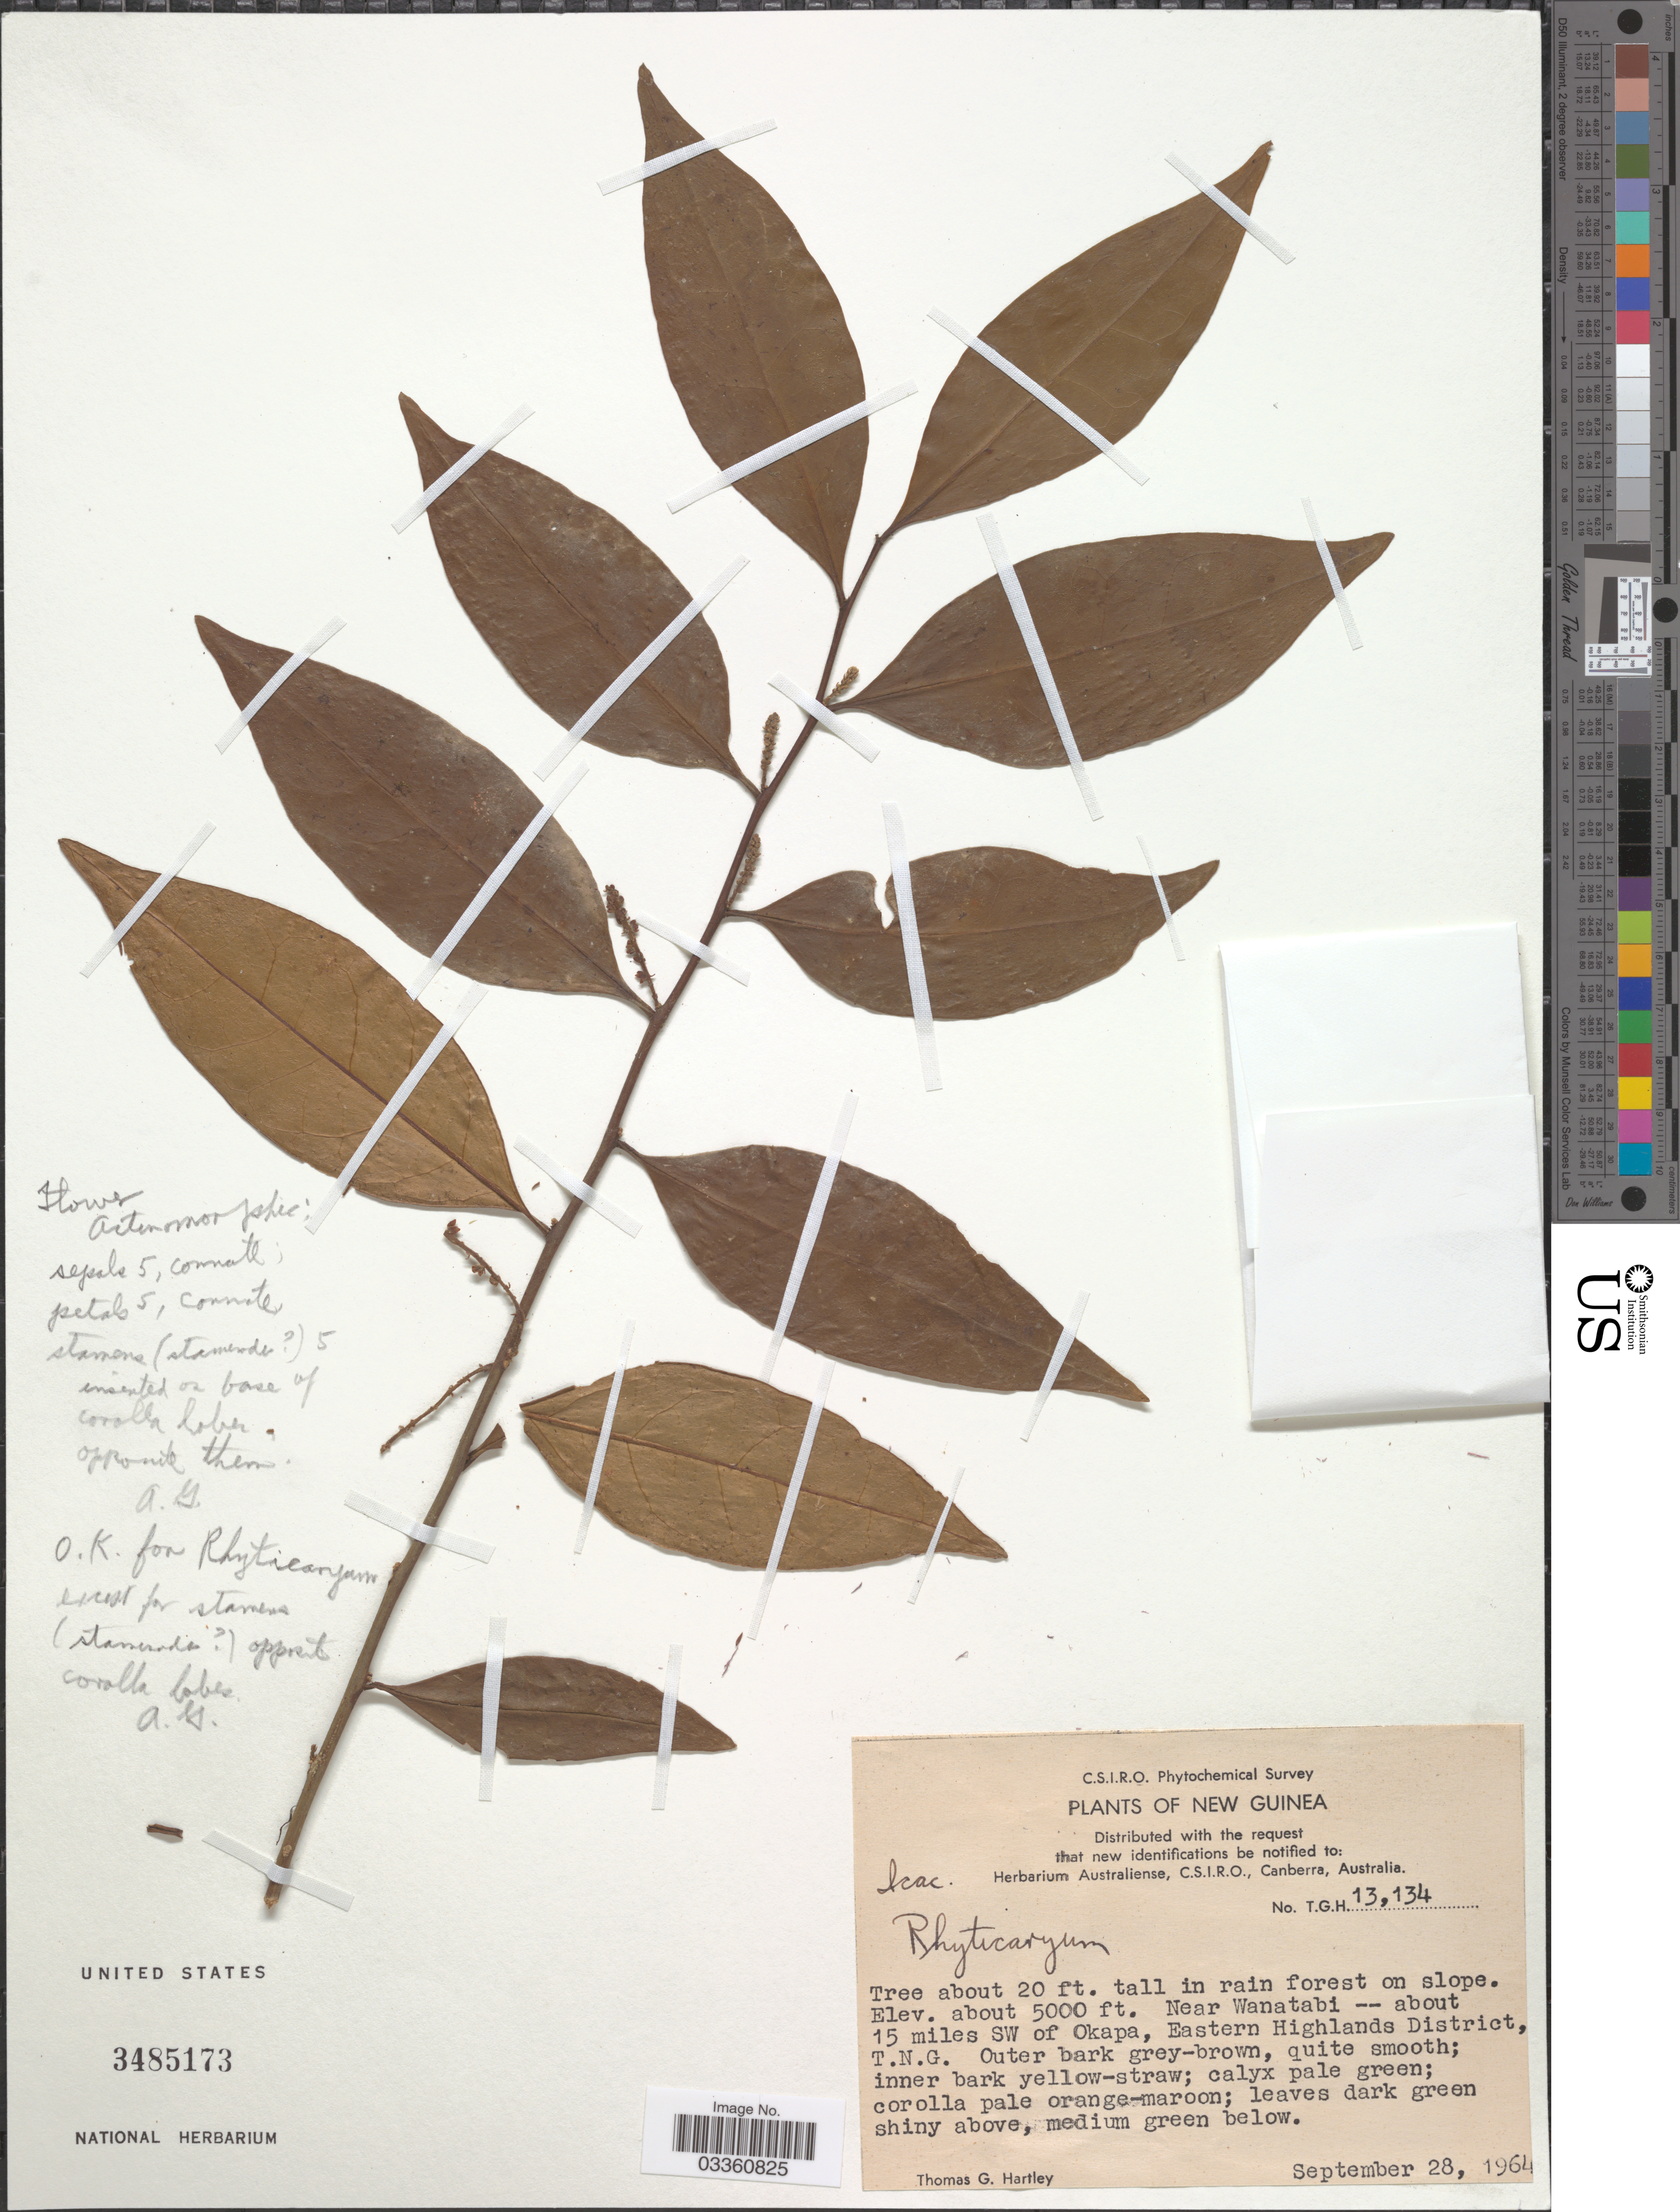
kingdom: Plantae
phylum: Tracheophyta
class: Magnoliopsida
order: Icacinales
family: Icacinaceae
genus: Ryticaryum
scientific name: Ryticaryum sp.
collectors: T. G. Hartley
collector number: TGH13134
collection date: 1964-09-28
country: Papua New Guinea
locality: New Guinea. Near Wanatabi -- about 15 miles SW of Okapa, Eastern Highlands District, T. N. G.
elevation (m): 1524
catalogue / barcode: US 3485173